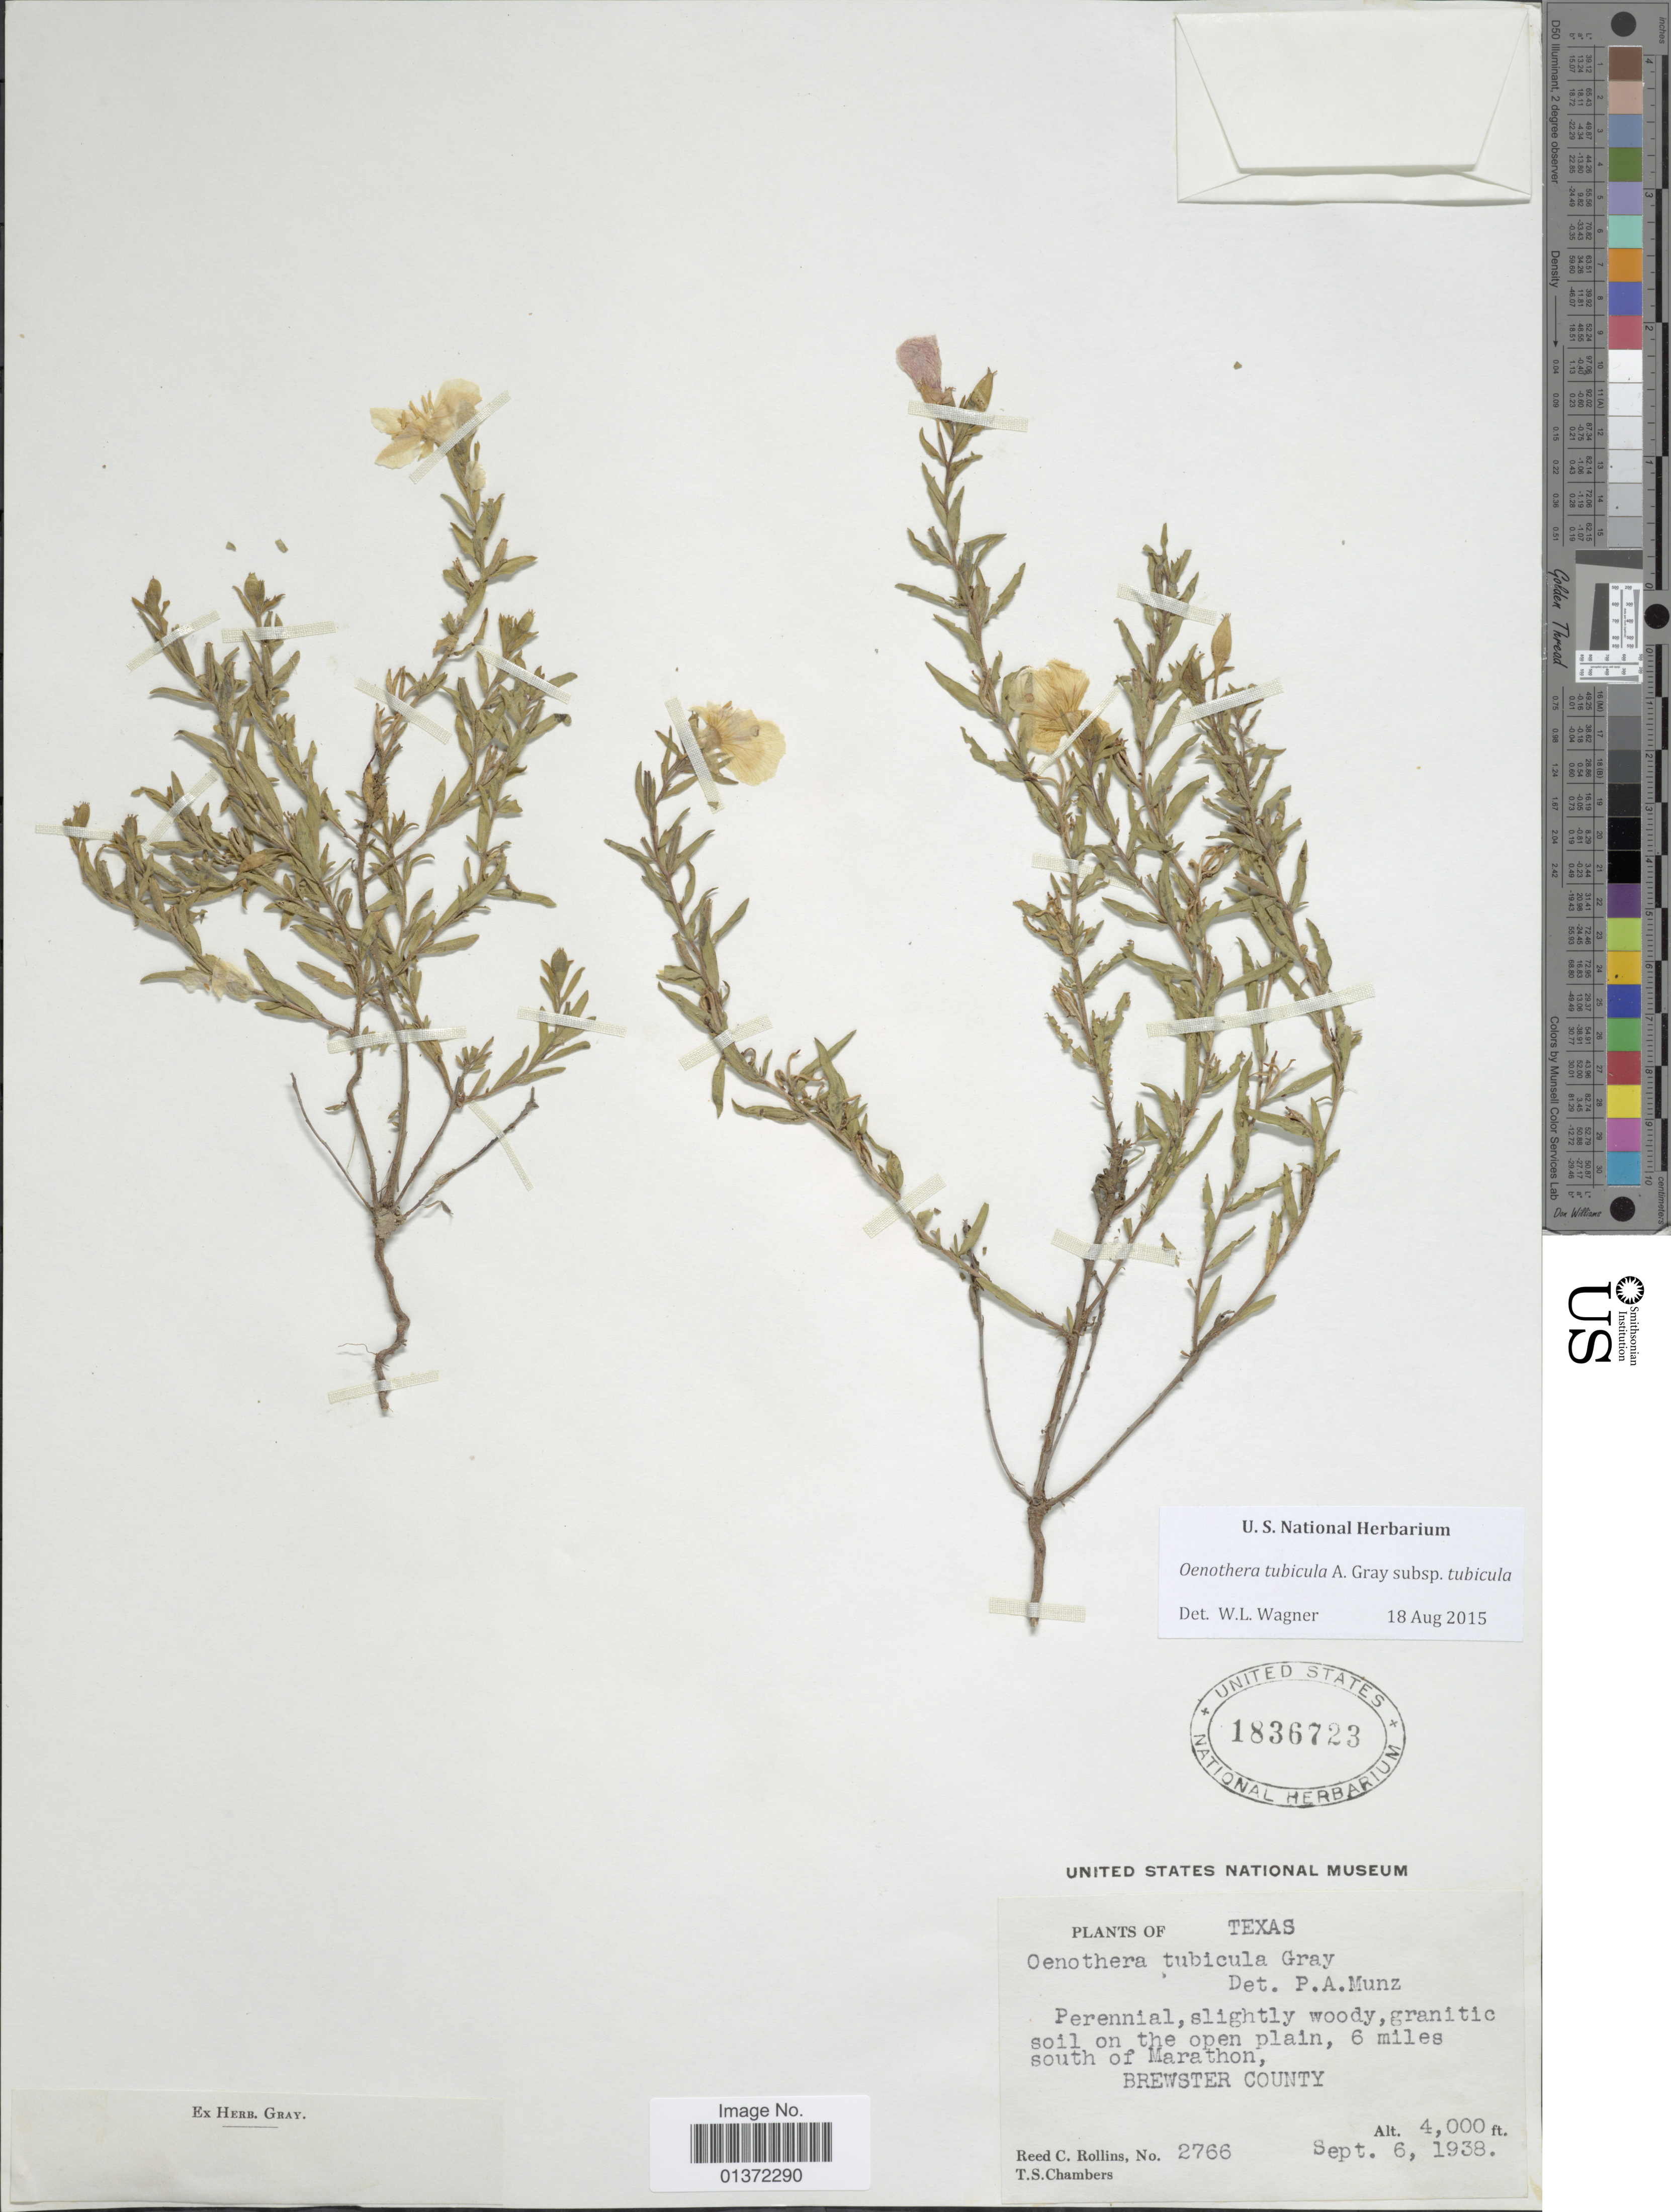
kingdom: Plantae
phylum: Tracheophyta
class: Magnoliopsida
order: Myrtales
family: Onagraceae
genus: Oenothera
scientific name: Oenothera tubicula subsp. tubicula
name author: A. Gray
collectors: R. C. Rollins & T. Chambers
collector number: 2766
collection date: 1938-09-06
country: United States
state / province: Texas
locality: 6 miles south of Marathon, Brewster County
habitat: granitic soil on the open plain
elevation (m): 1219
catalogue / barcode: US 1836723